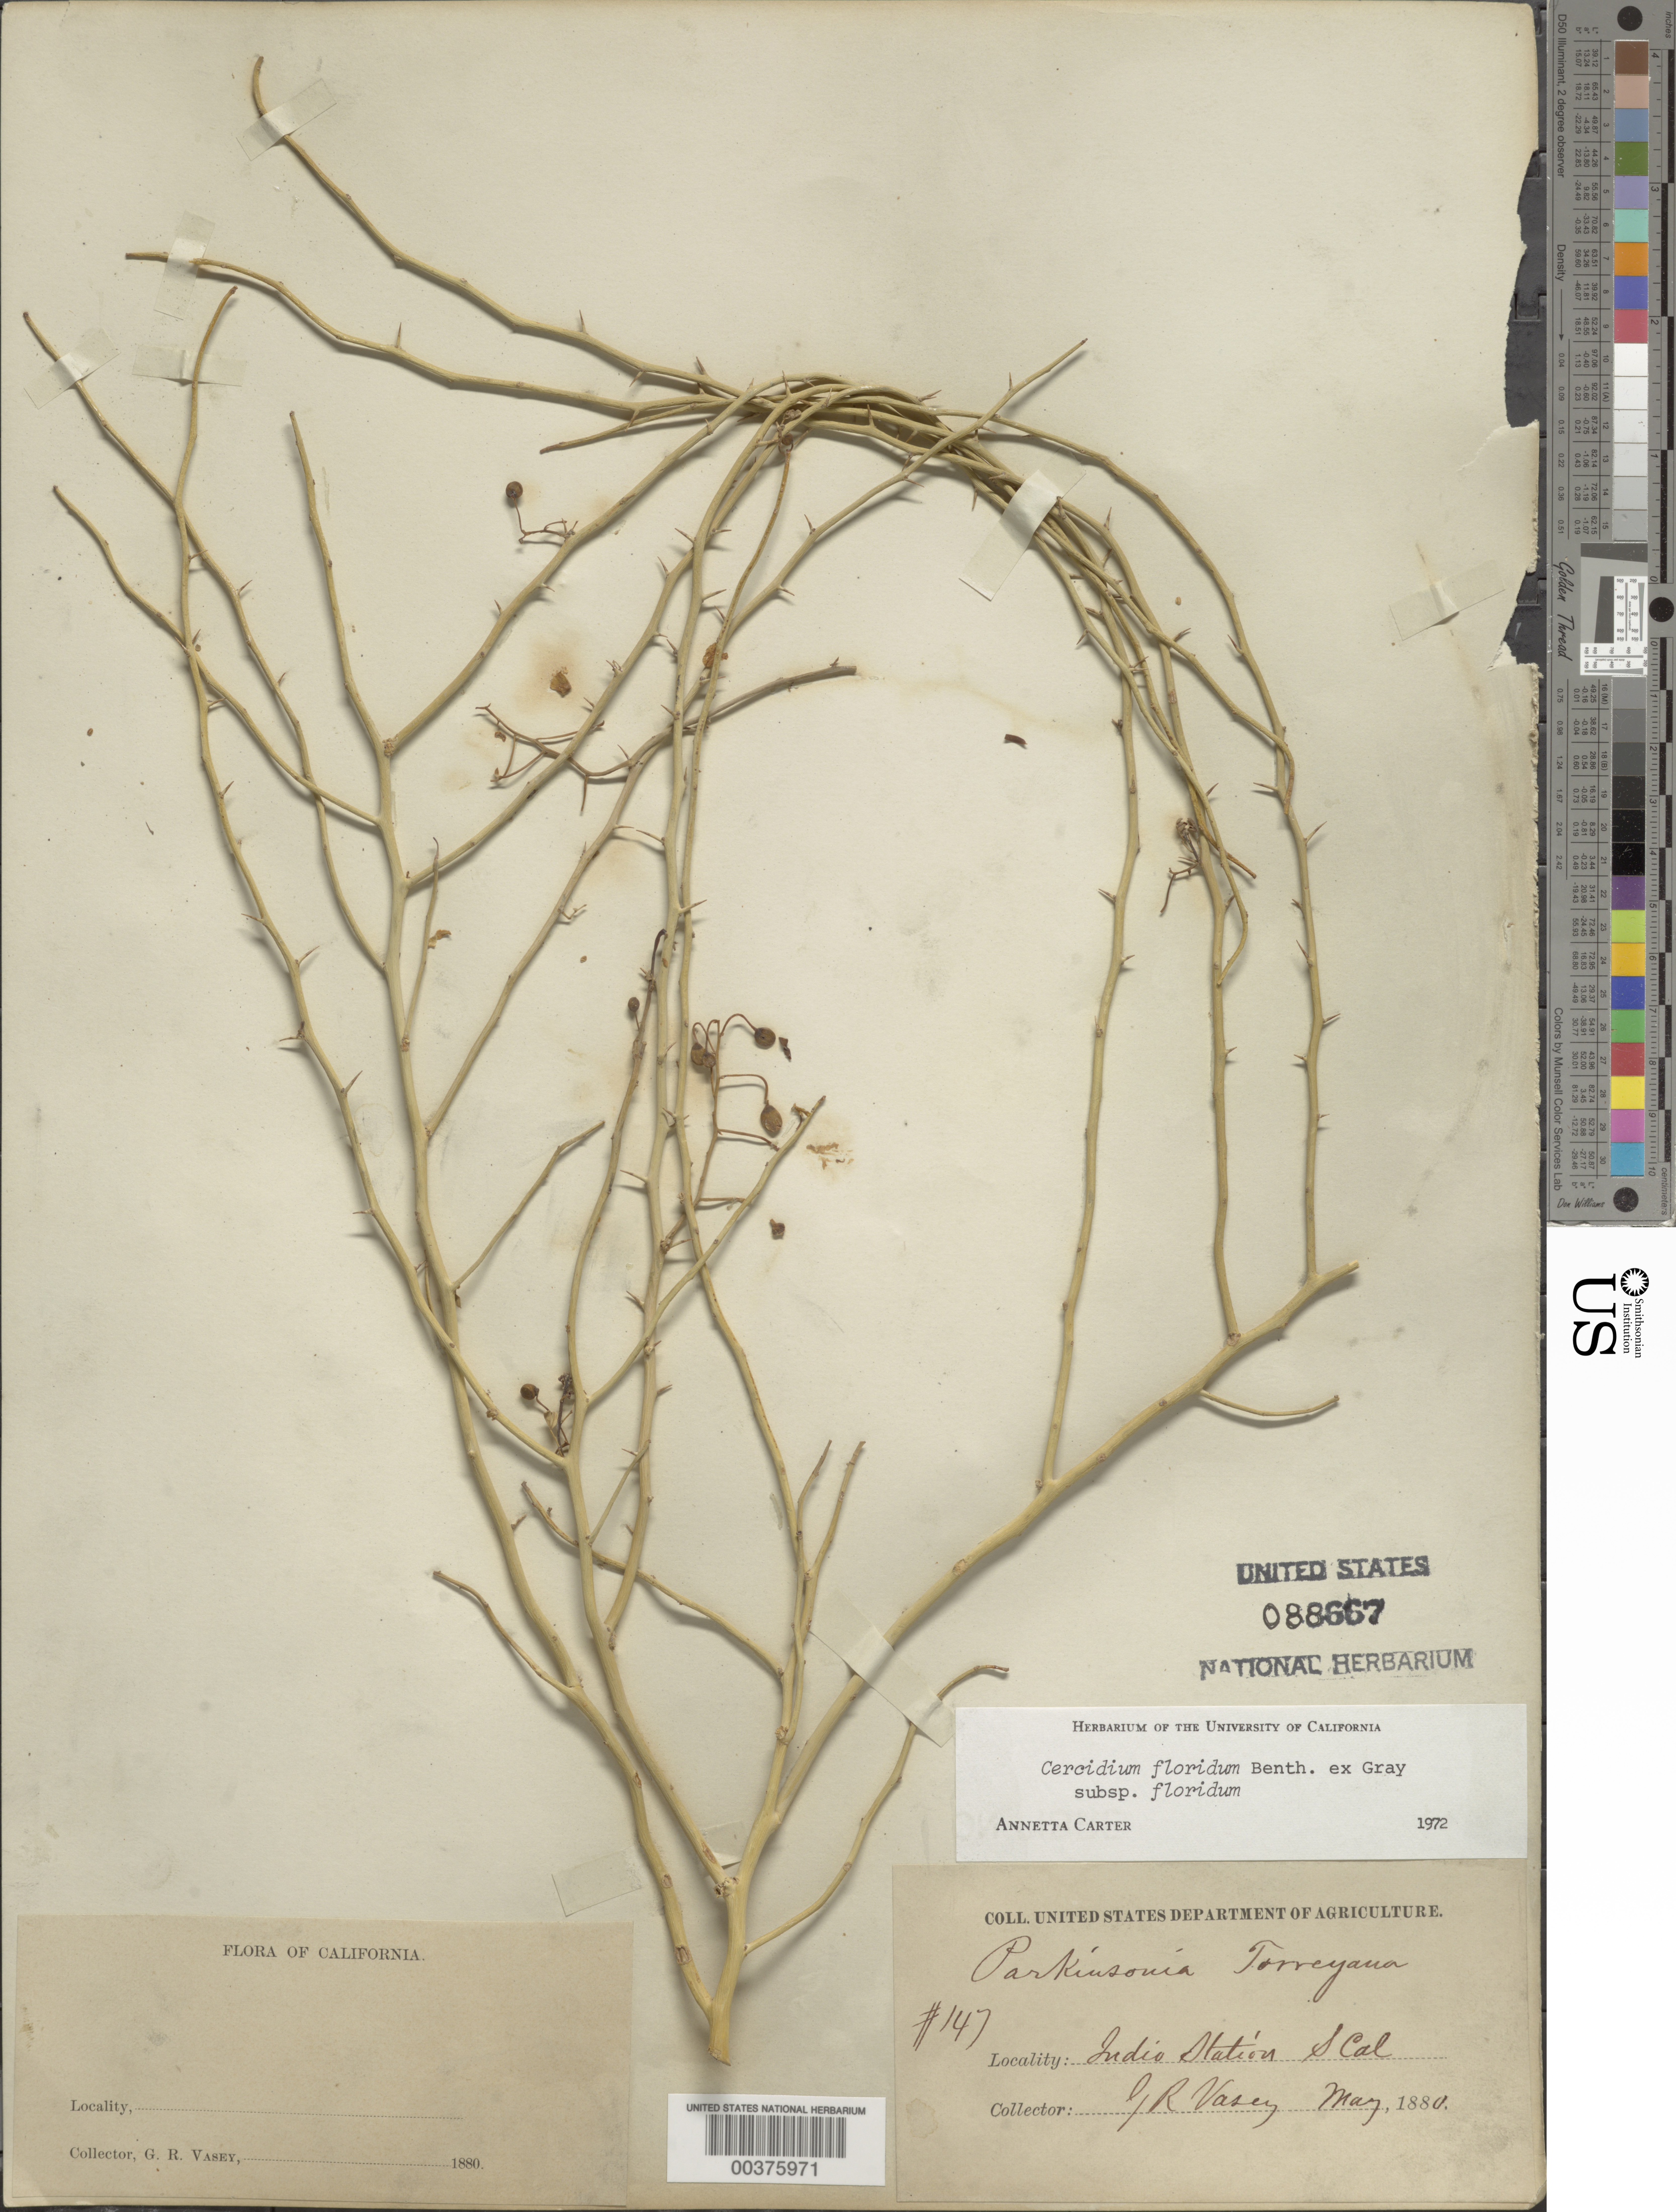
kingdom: Plantae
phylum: Tracheophyta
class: Magnoliopsida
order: Fabales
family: Fabaceae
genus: Parkinsonia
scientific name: Parkinsonia florida subsp. florida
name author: (Benth. ex A. Gray) S. Watson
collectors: G. R. Vasey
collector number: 147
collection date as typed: May 1880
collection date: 1880-05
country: United States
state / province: California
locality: Indio station, s california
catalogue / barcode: US 88667